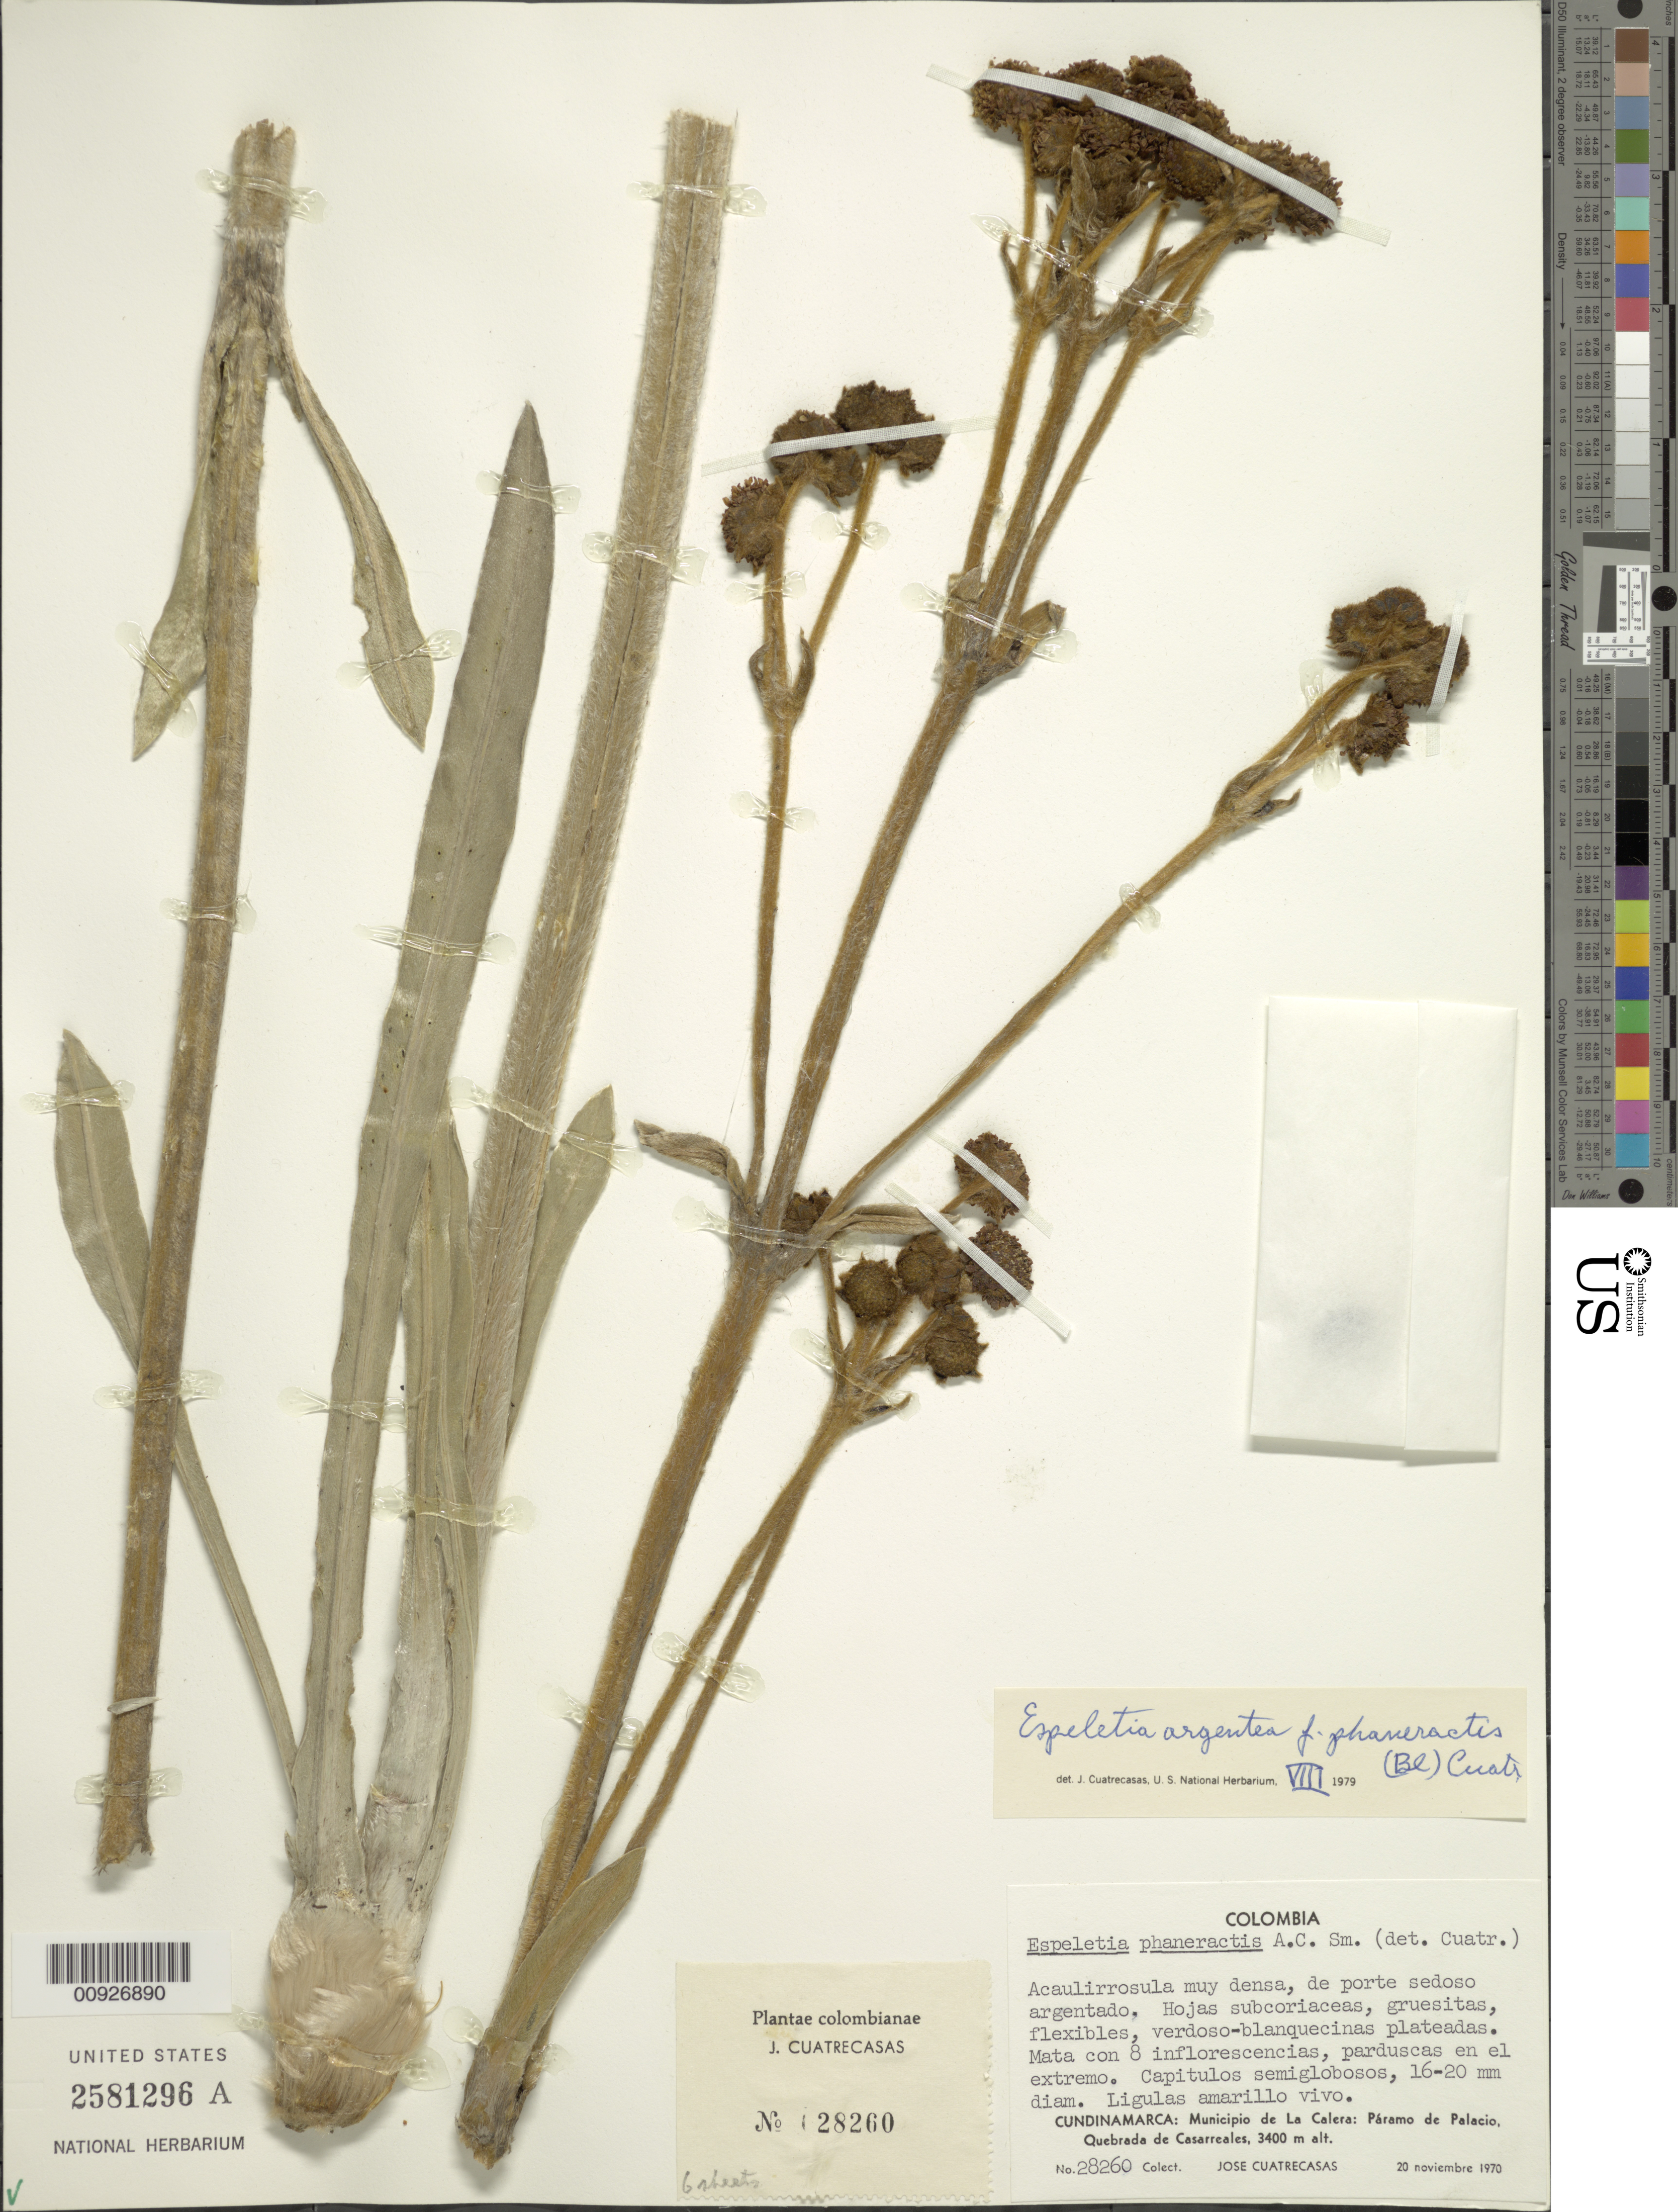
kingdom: Plantae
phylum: Tracheophyta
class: Magnoliopsida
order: Asterales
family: Asteraceae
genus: Espeletia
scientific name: Espeletia argentea f. phaneractis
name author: (S.F. Blake) Cuatrec.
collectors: J. Cuatrecasas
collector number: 28260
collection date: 1970-11-20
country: Colombia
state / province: Cundinamarca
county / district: La Calera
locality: Páramo de Palacio. Quebrada de Casarreales, Eastern slope.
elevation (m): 3400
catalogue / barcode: US 2581296A